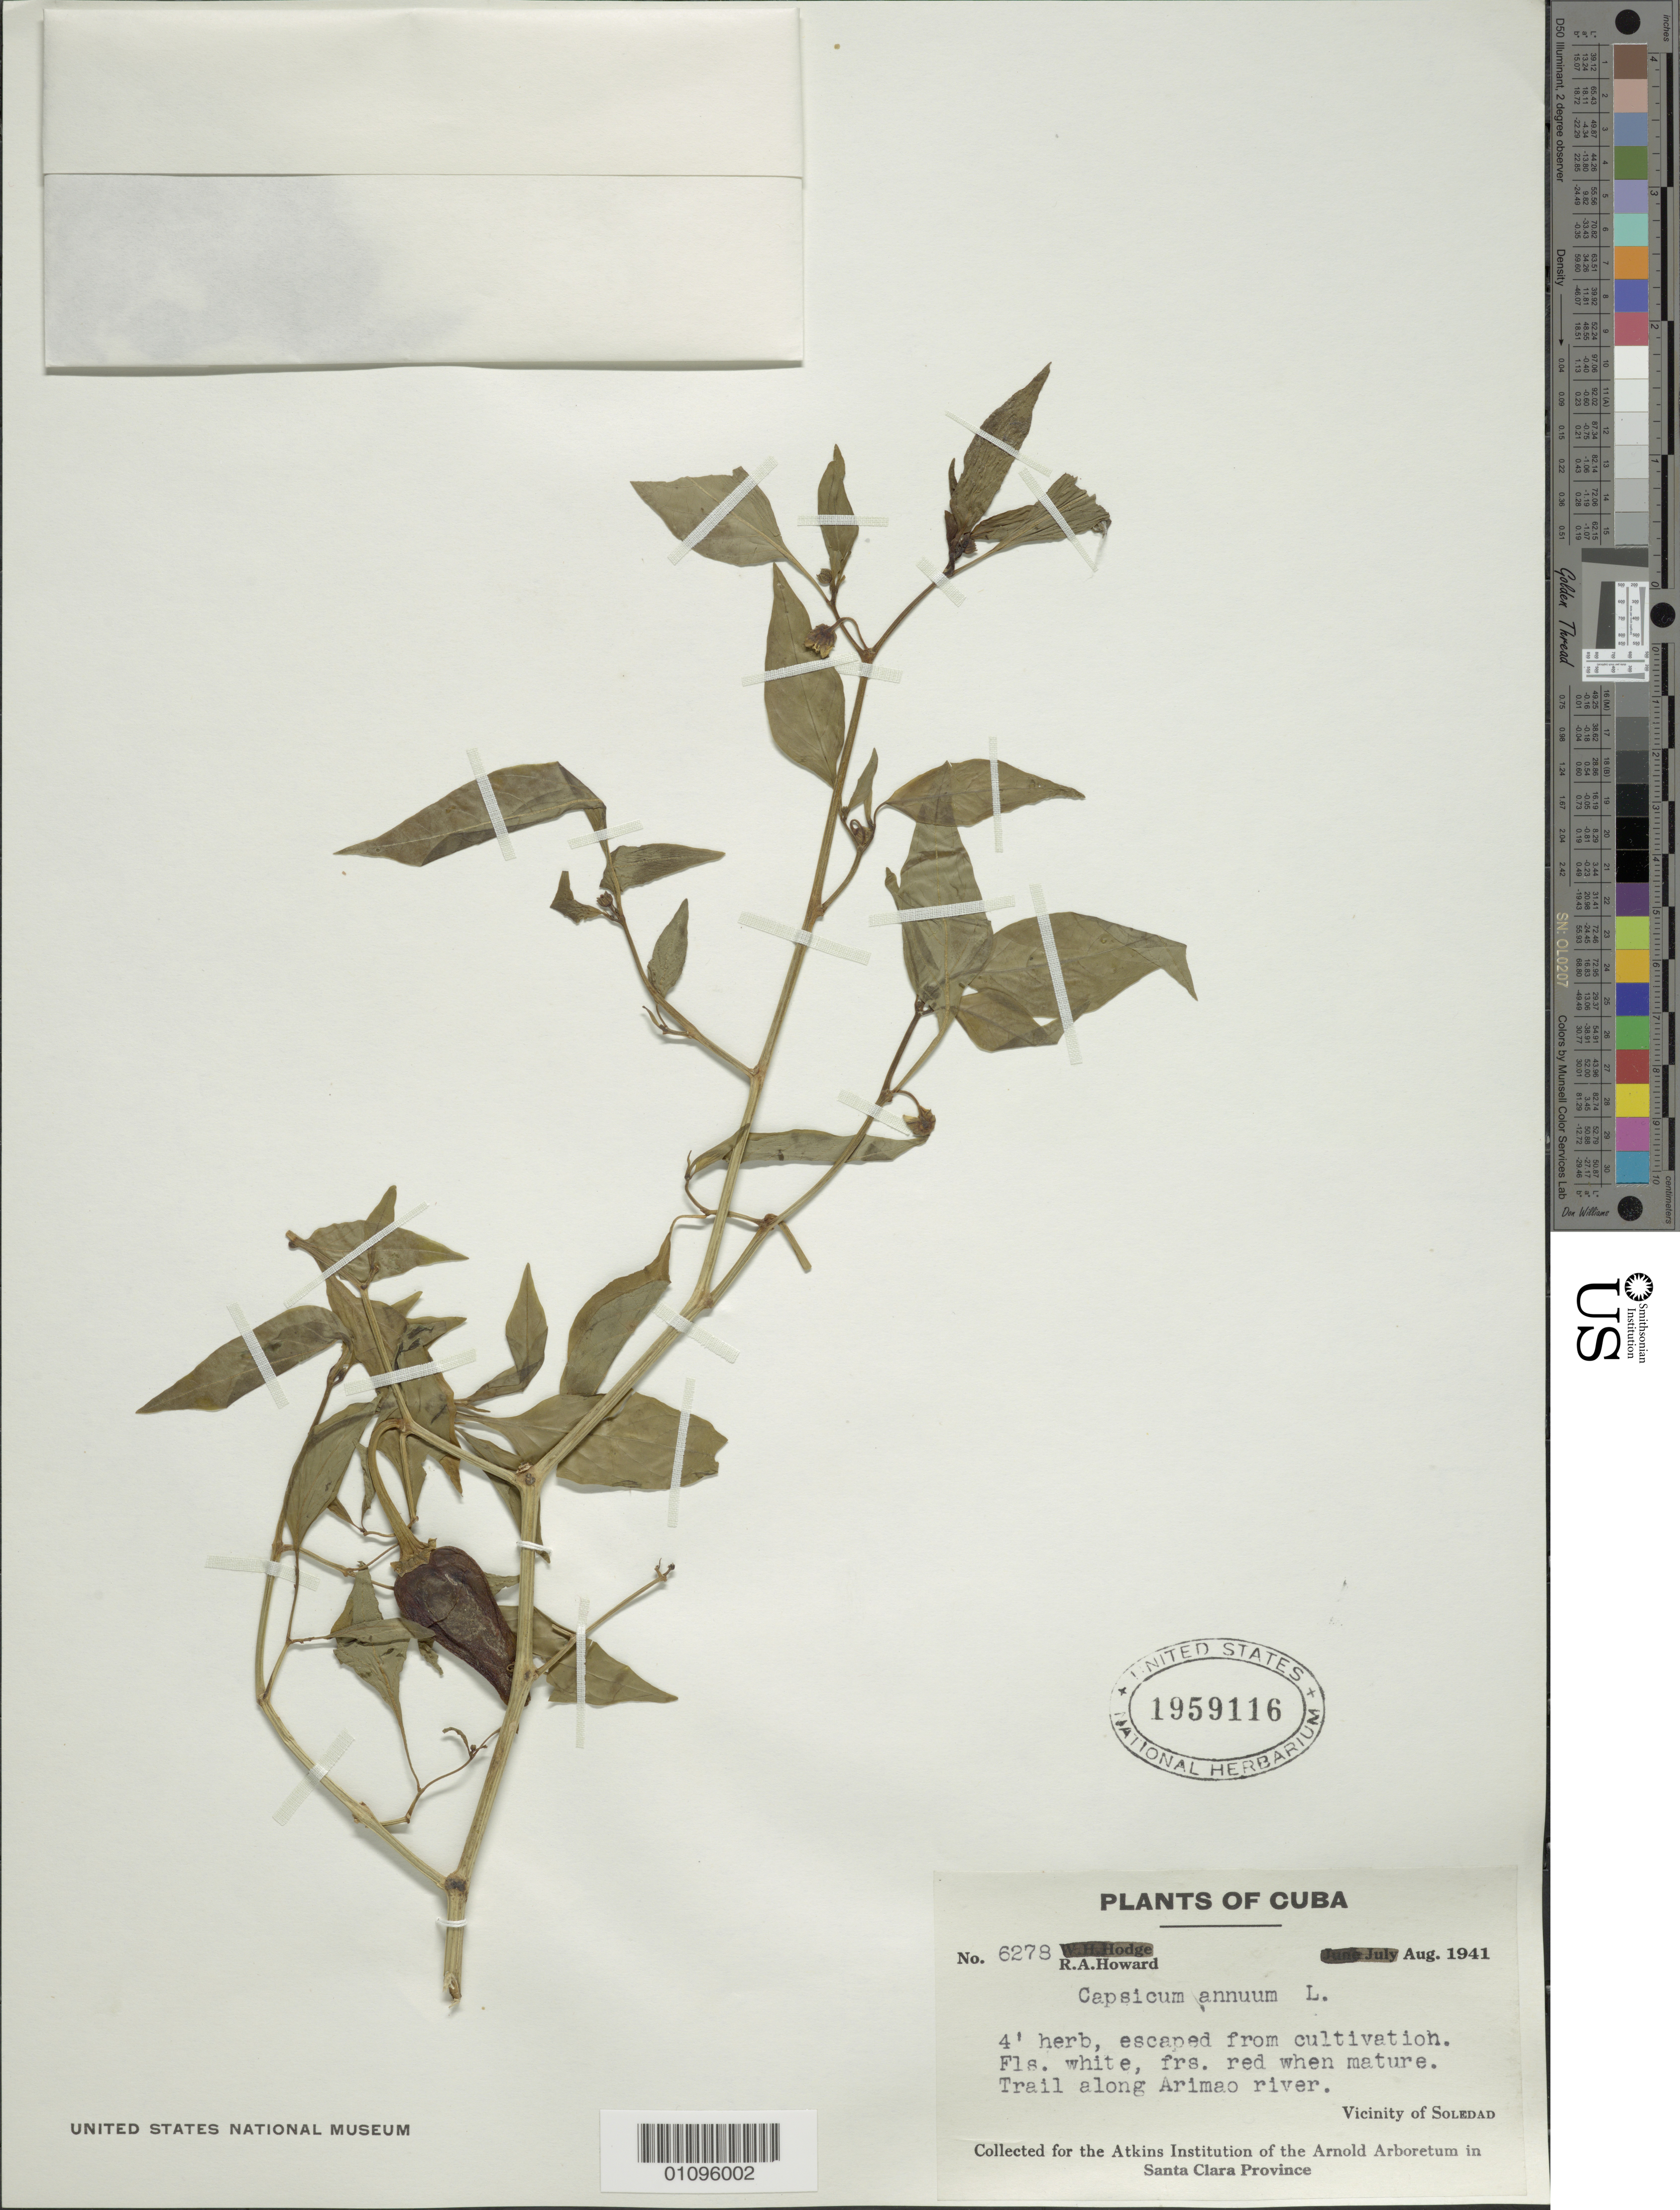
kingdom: Plantae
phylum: Tracheophyta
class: Magnoliopsida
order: Solanales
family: Solanaceae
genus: Capsicum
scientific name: Capsicum annuum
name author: L.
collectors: R. A. Howard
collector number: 6278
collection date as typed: Aug 1941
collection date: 1941-08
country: Cuba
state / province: Cienfuegos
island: Cuba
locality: Soledad, trail along Aarimao River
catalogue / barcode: US 1959116